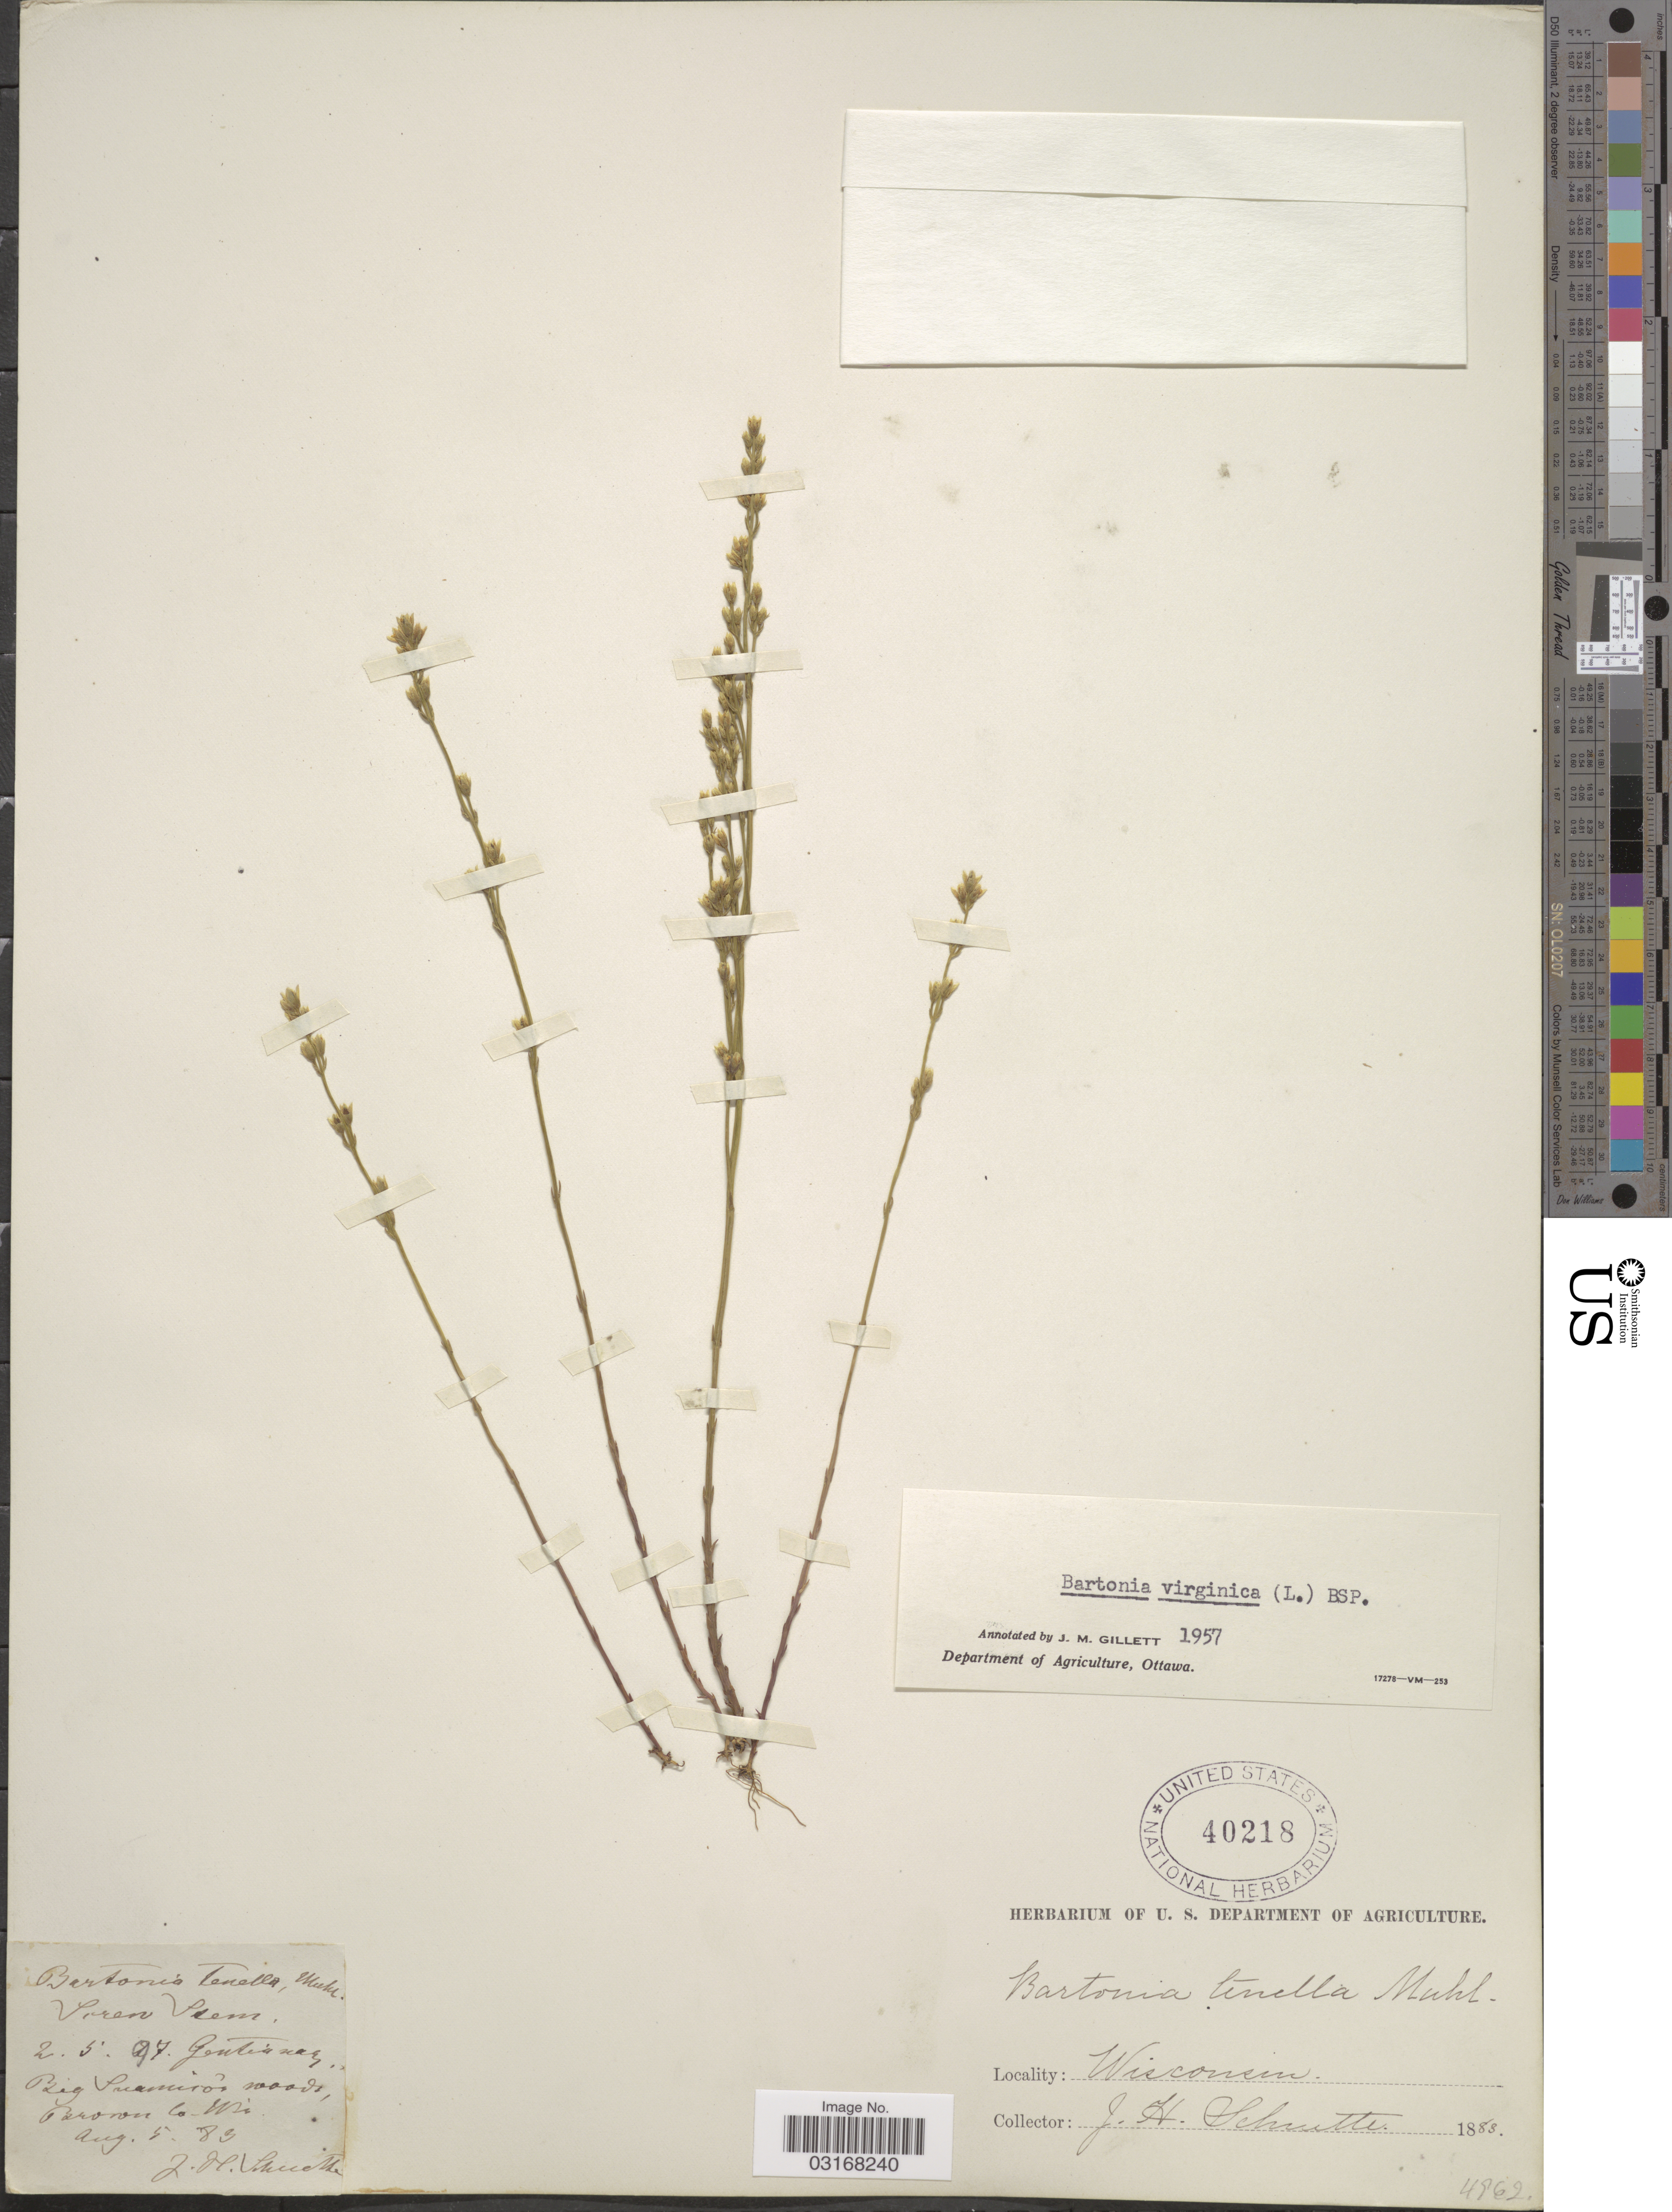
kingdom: Plantae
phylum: Tracheophyta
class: Magnoliopsida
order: Gentianales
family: Gentianaceae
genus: Bartonia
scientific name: Bartonia virginica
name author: (L.) Britton, Stearns & Poggenb.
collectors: J. H. Schuette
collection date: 1883-08-05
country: United States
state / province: Wisconsin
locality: Brown Co Wis.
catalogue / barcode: US 40218